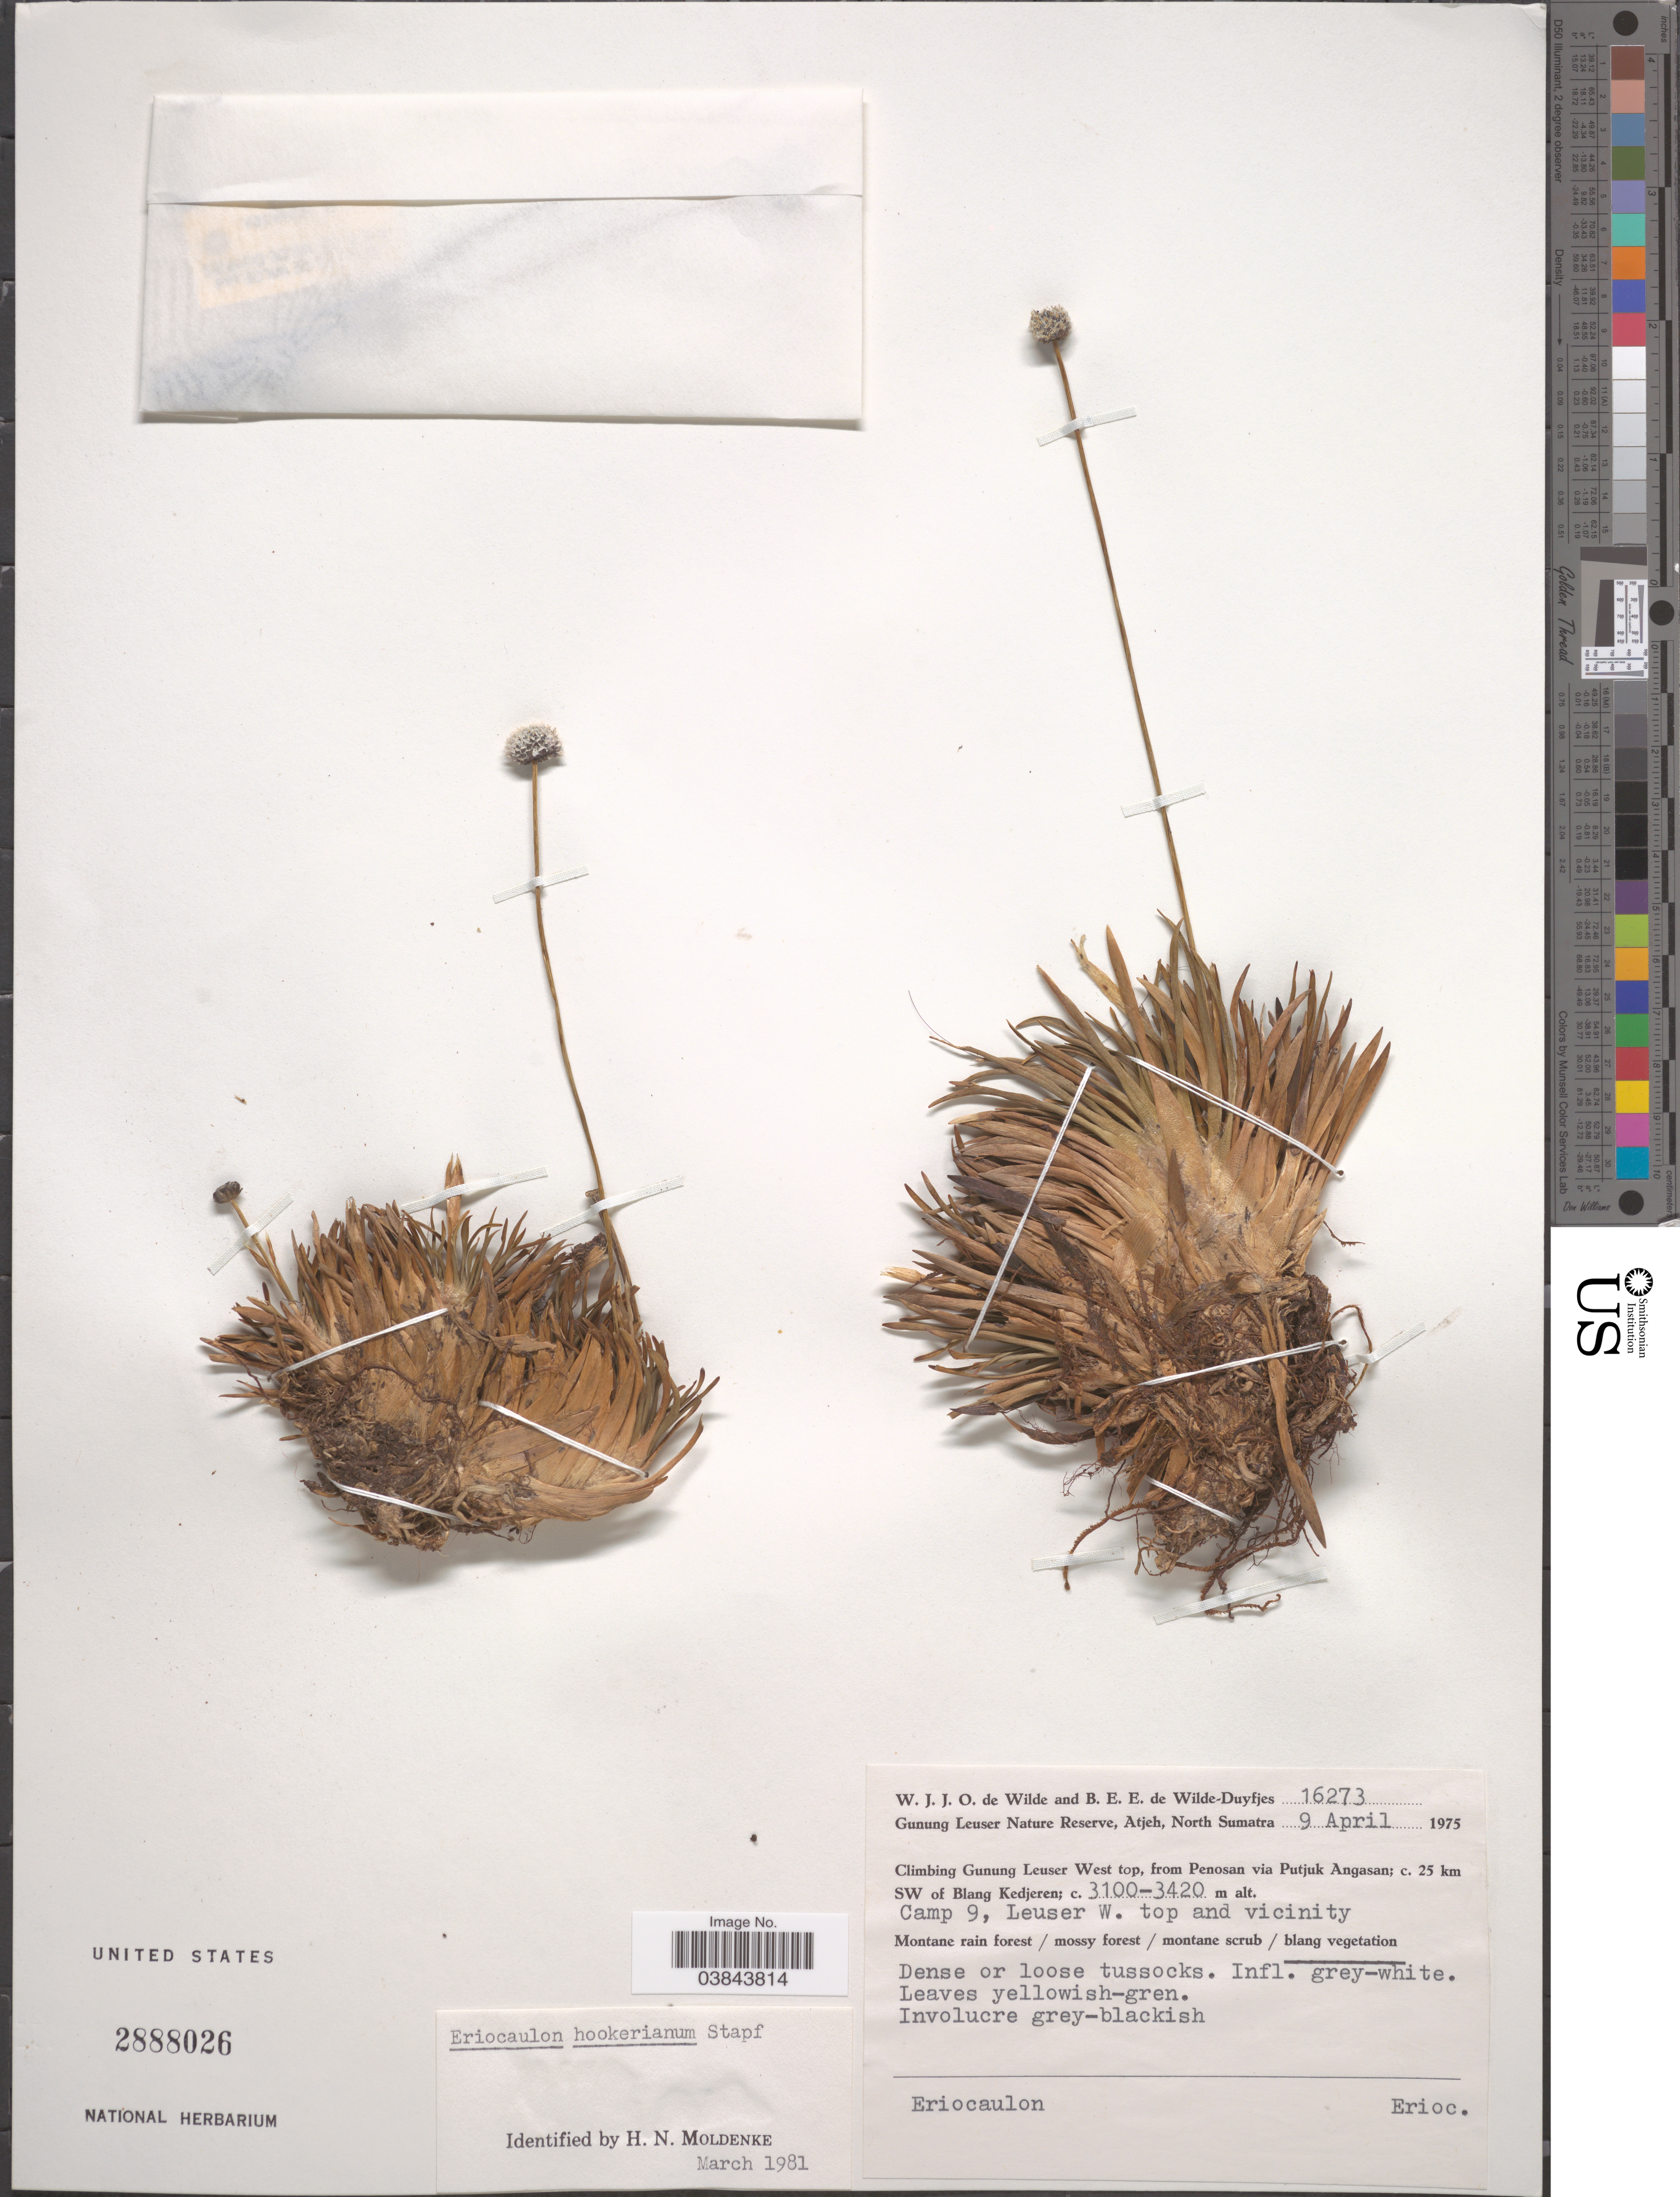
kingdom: Plantae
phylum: Tracheophyta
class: Liliopsida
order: Poales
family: Eriocaulaceae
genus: Eriocaulon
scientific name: Eriocaulon hookerianum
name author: Stapf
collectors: W. J. de Wilde & B. E. de Wilde-Duyfjes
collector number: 16273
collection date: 1975-04-09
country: Indonesia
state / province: Sumatra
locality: Gunung Leuser Nature Reserve, Atjeh, North Sumatra. Climbing Gunung Leuser West top, from Penosan via Putjuk Angasan; c. 25 km SW of Blang Kedjeren. Camp 9, Leuser W. top and vicinity.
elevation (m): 3100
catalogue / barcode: US 2888026